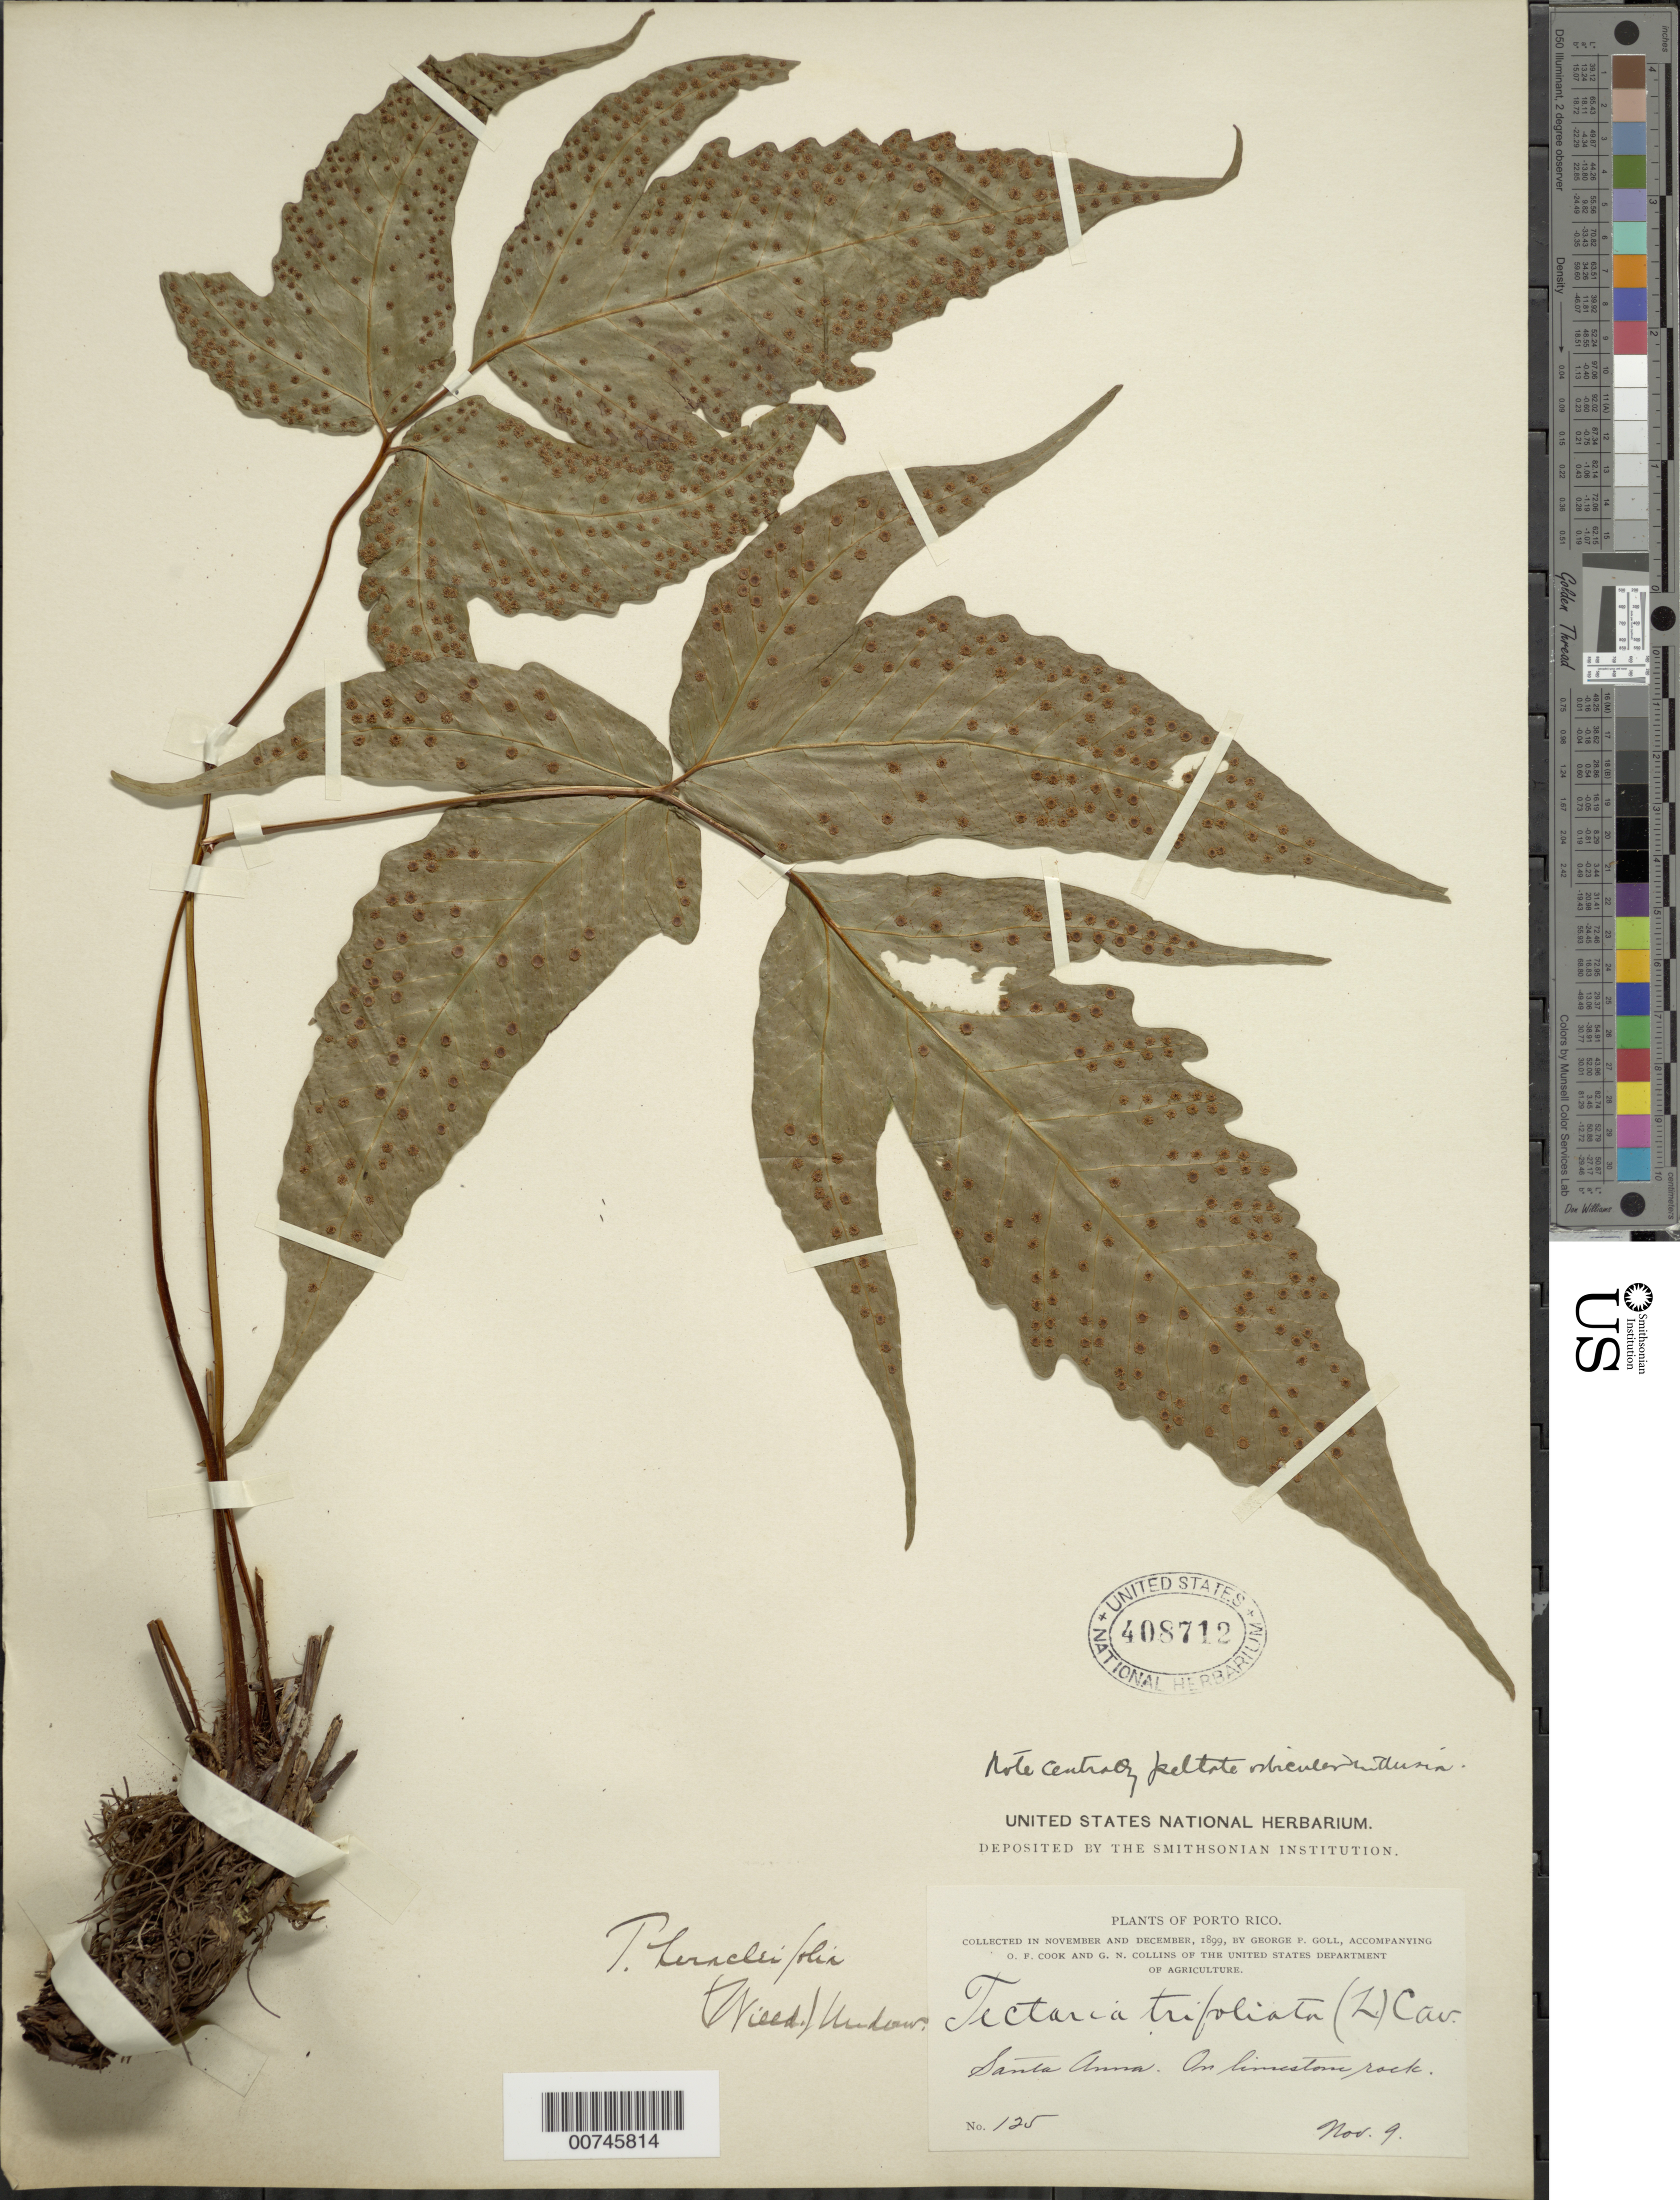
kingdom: Plantae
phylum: Tracheophyta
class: Polypodiopsida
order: Polypodiales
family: Tectariaceae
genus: Tectaria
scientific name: Tectaria heracleifolia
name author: (Willd.) Underw.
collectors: G. Goll, O. F. Cook & G. N. Collins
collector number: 125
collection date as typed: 09 Nov 1899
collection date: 1899-11-09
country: Puerto Rico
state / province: San Juan (?)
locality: Santa Anna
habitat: On limestone rock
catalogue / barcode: US 408712